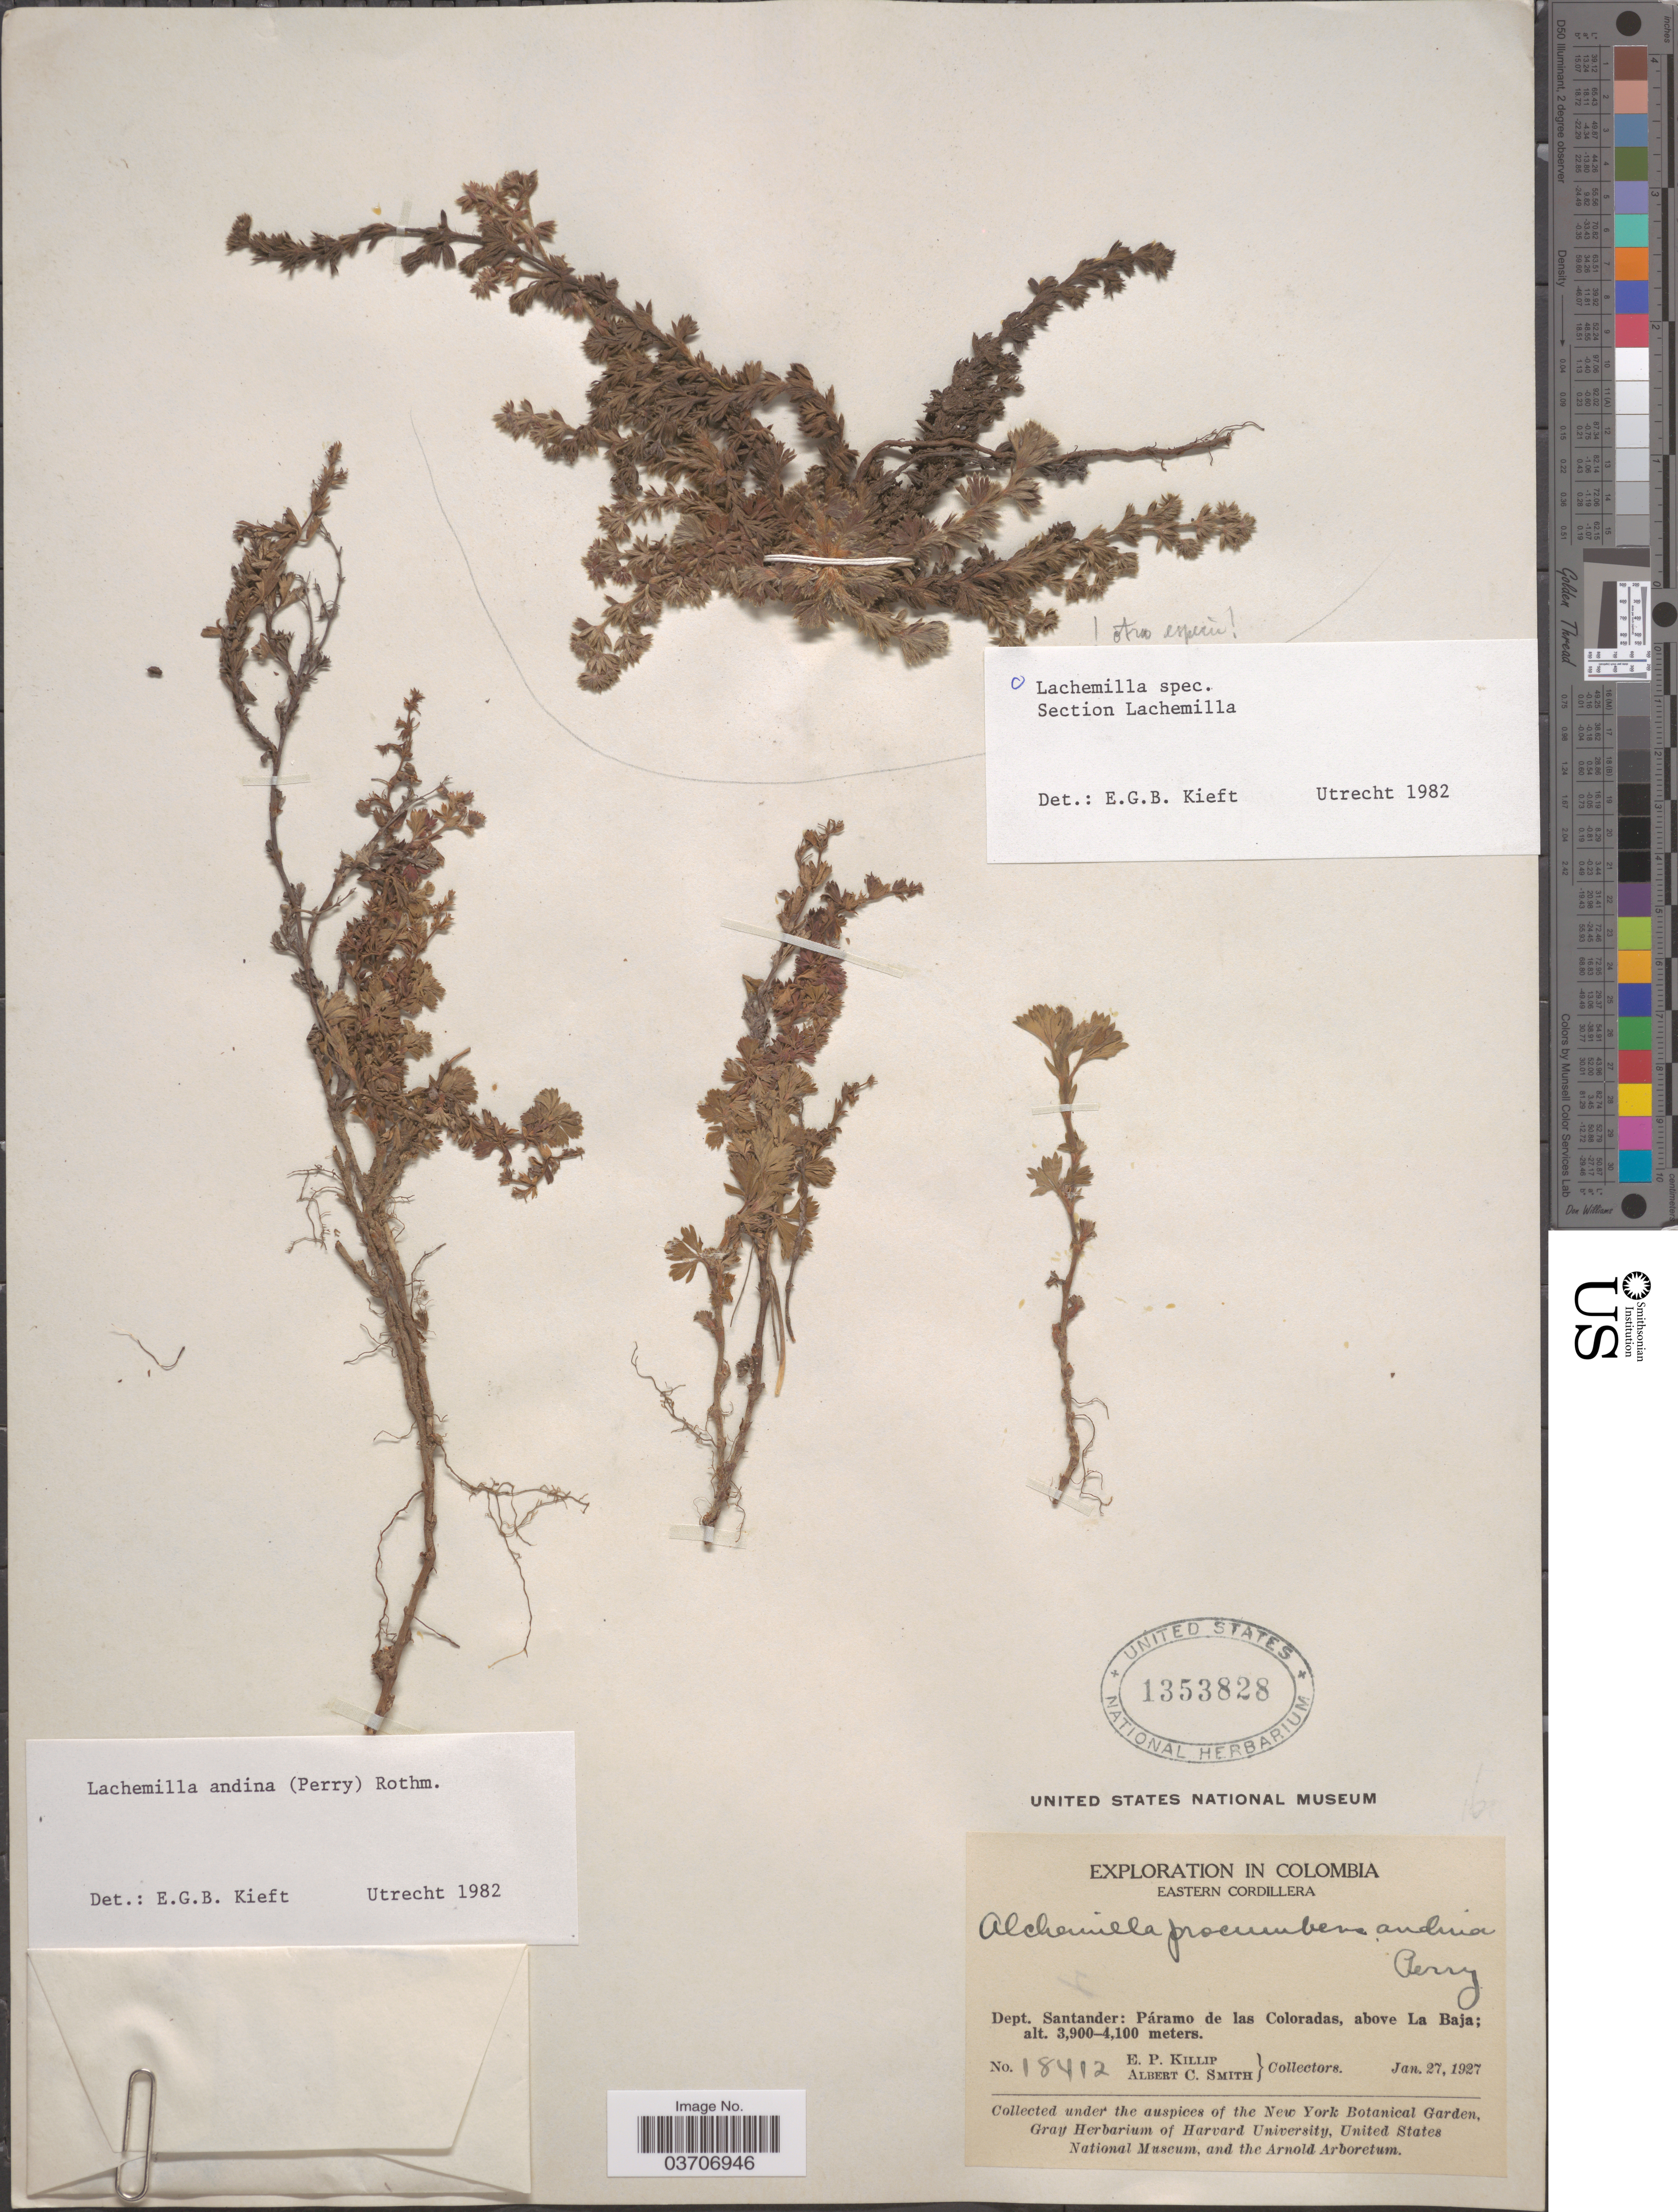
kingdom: Plantae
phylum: Tracheophyta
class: Magnoliopsida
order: Rosales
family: Rosaceae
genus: Lachemilla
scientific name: Lachemilla andina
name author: (L.M. Perry) Rothm.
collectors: E. P. Killip & A. C. Smith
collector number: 18412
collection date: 1927-01-27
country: Colombia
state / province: Santander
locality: Eastern Cordillera. Dept. Santander: Páramo de las Coloradas, above La Baja.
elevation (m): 3900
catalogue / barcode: US 1353828